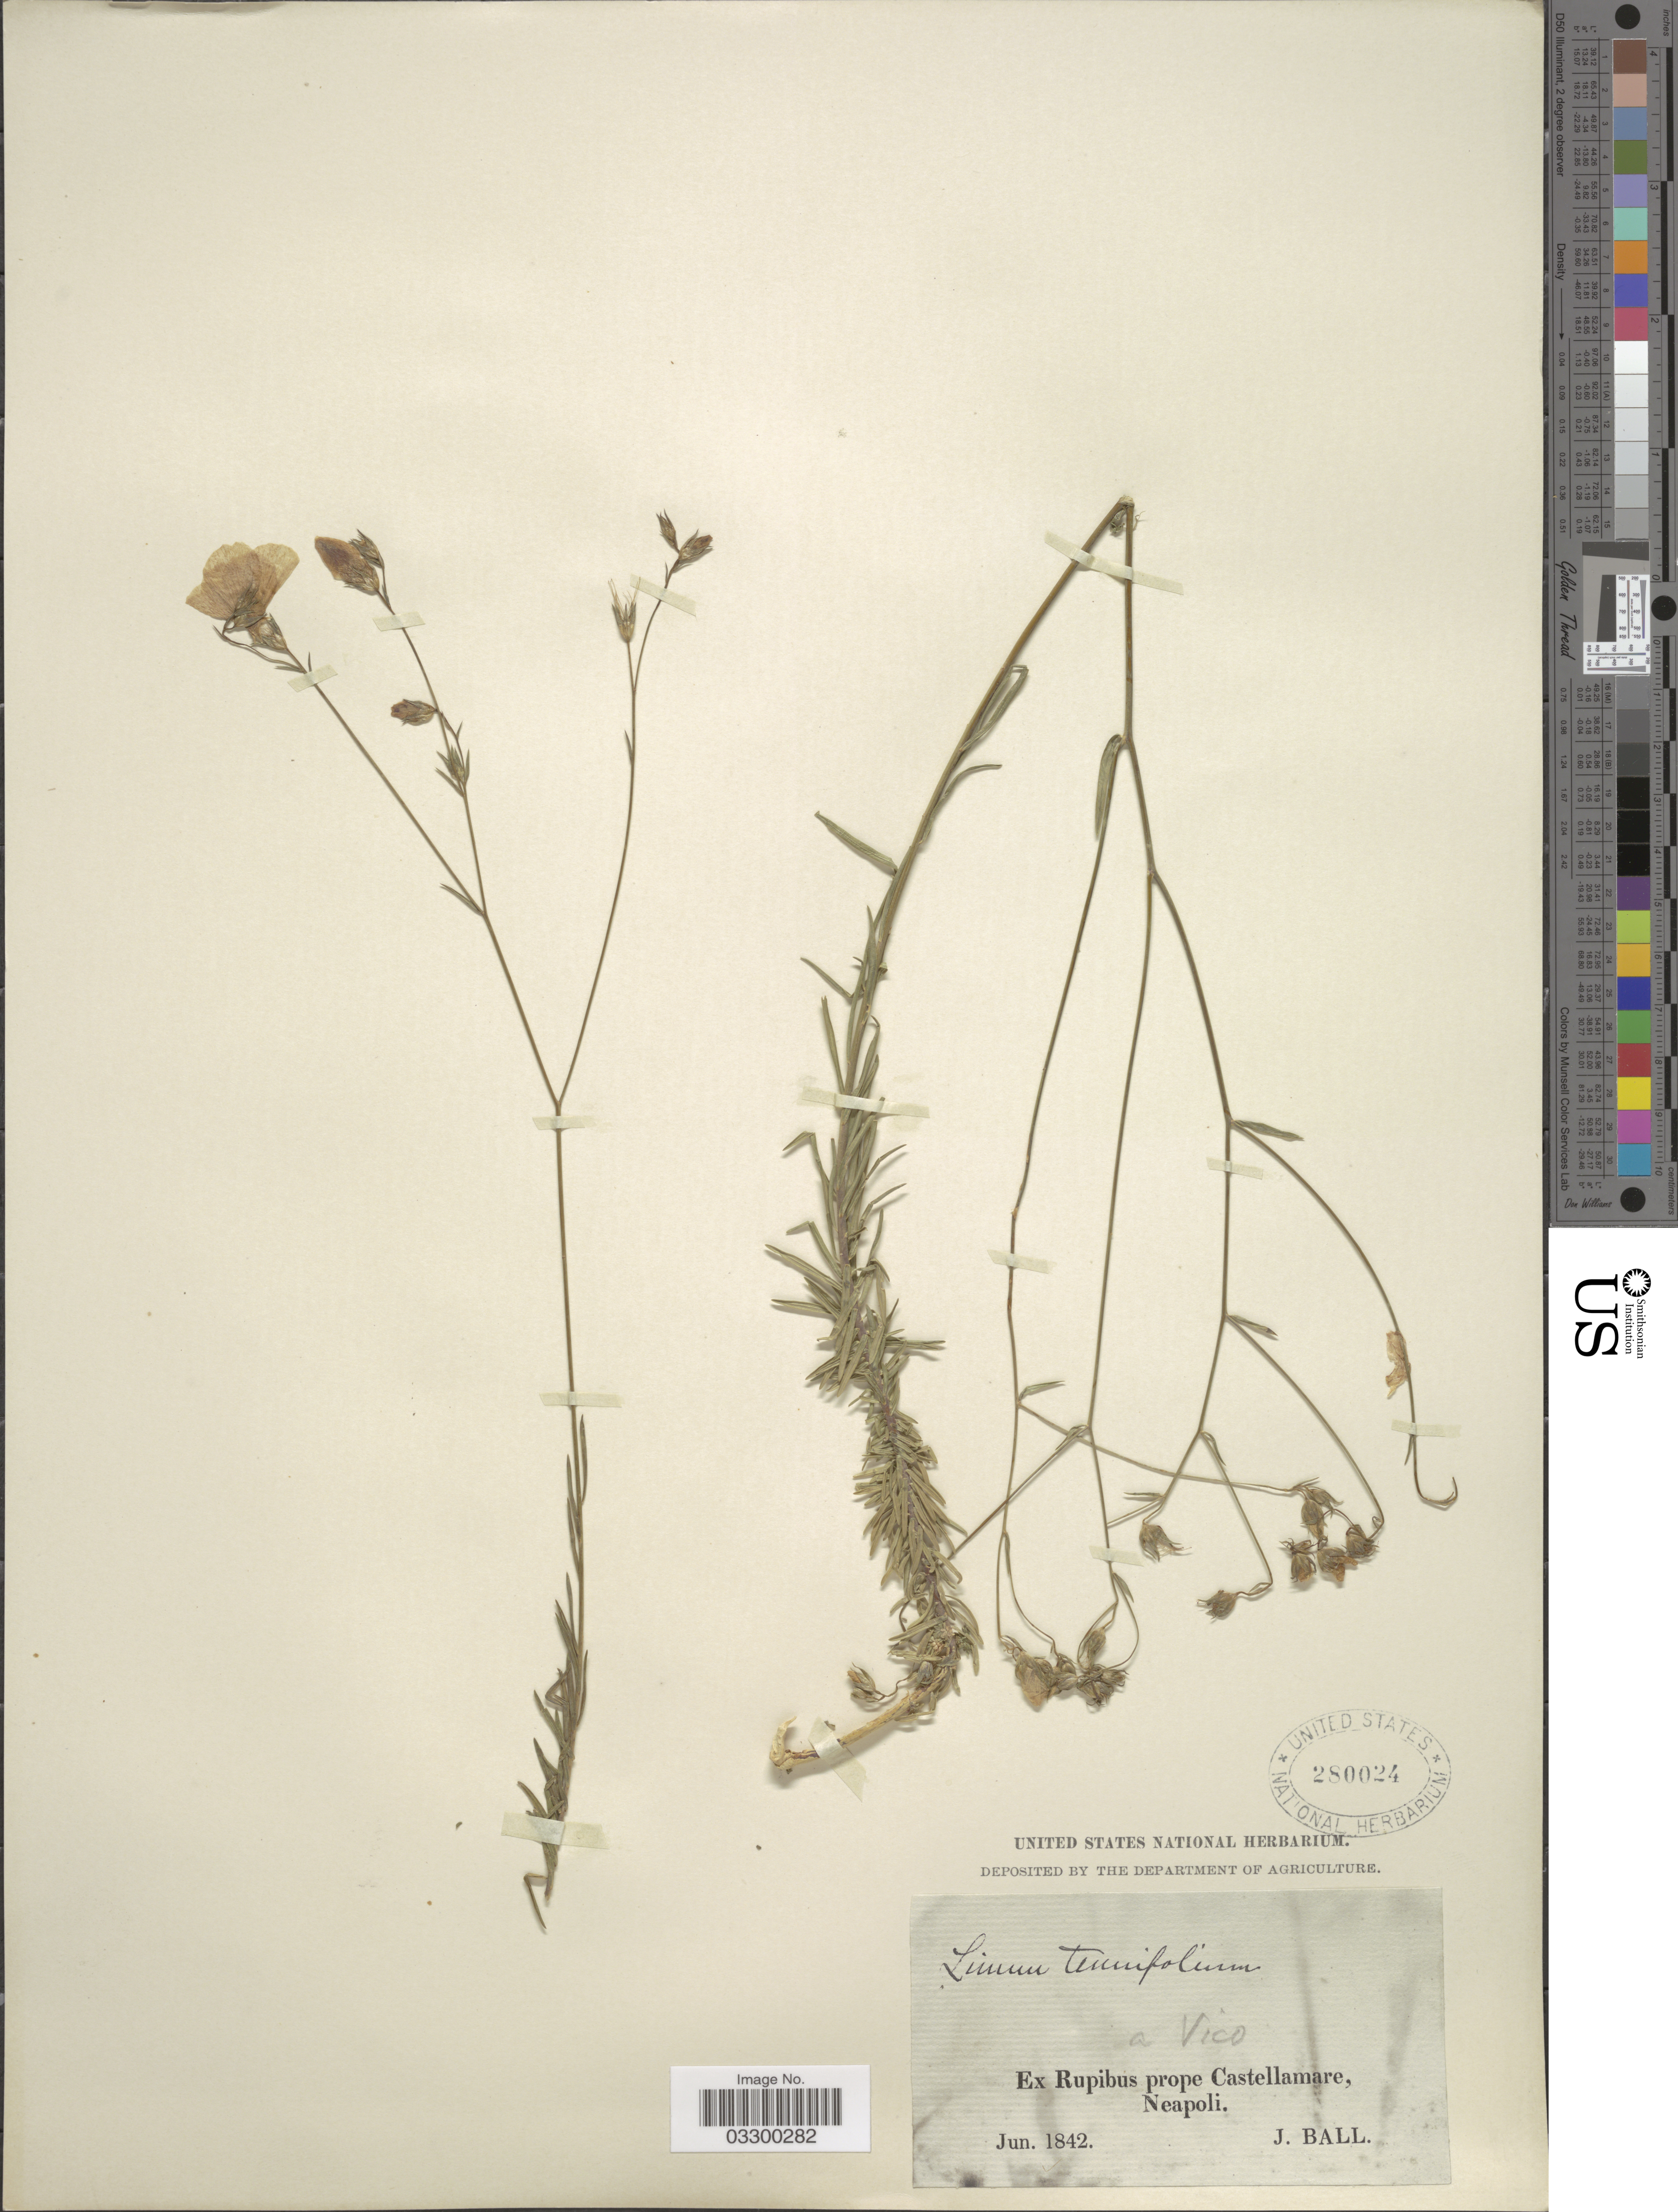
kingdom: Plantae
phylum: Tracheophyta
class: Magnoliopsida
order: Malpighiales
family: Linaceae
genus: Linum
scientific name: Linum tenuifolium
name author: L.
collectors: J. Ball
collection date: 1842-06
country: Italy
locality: Ex Rupibus prope Castellamare, Neapoli.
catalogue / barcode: US 280024